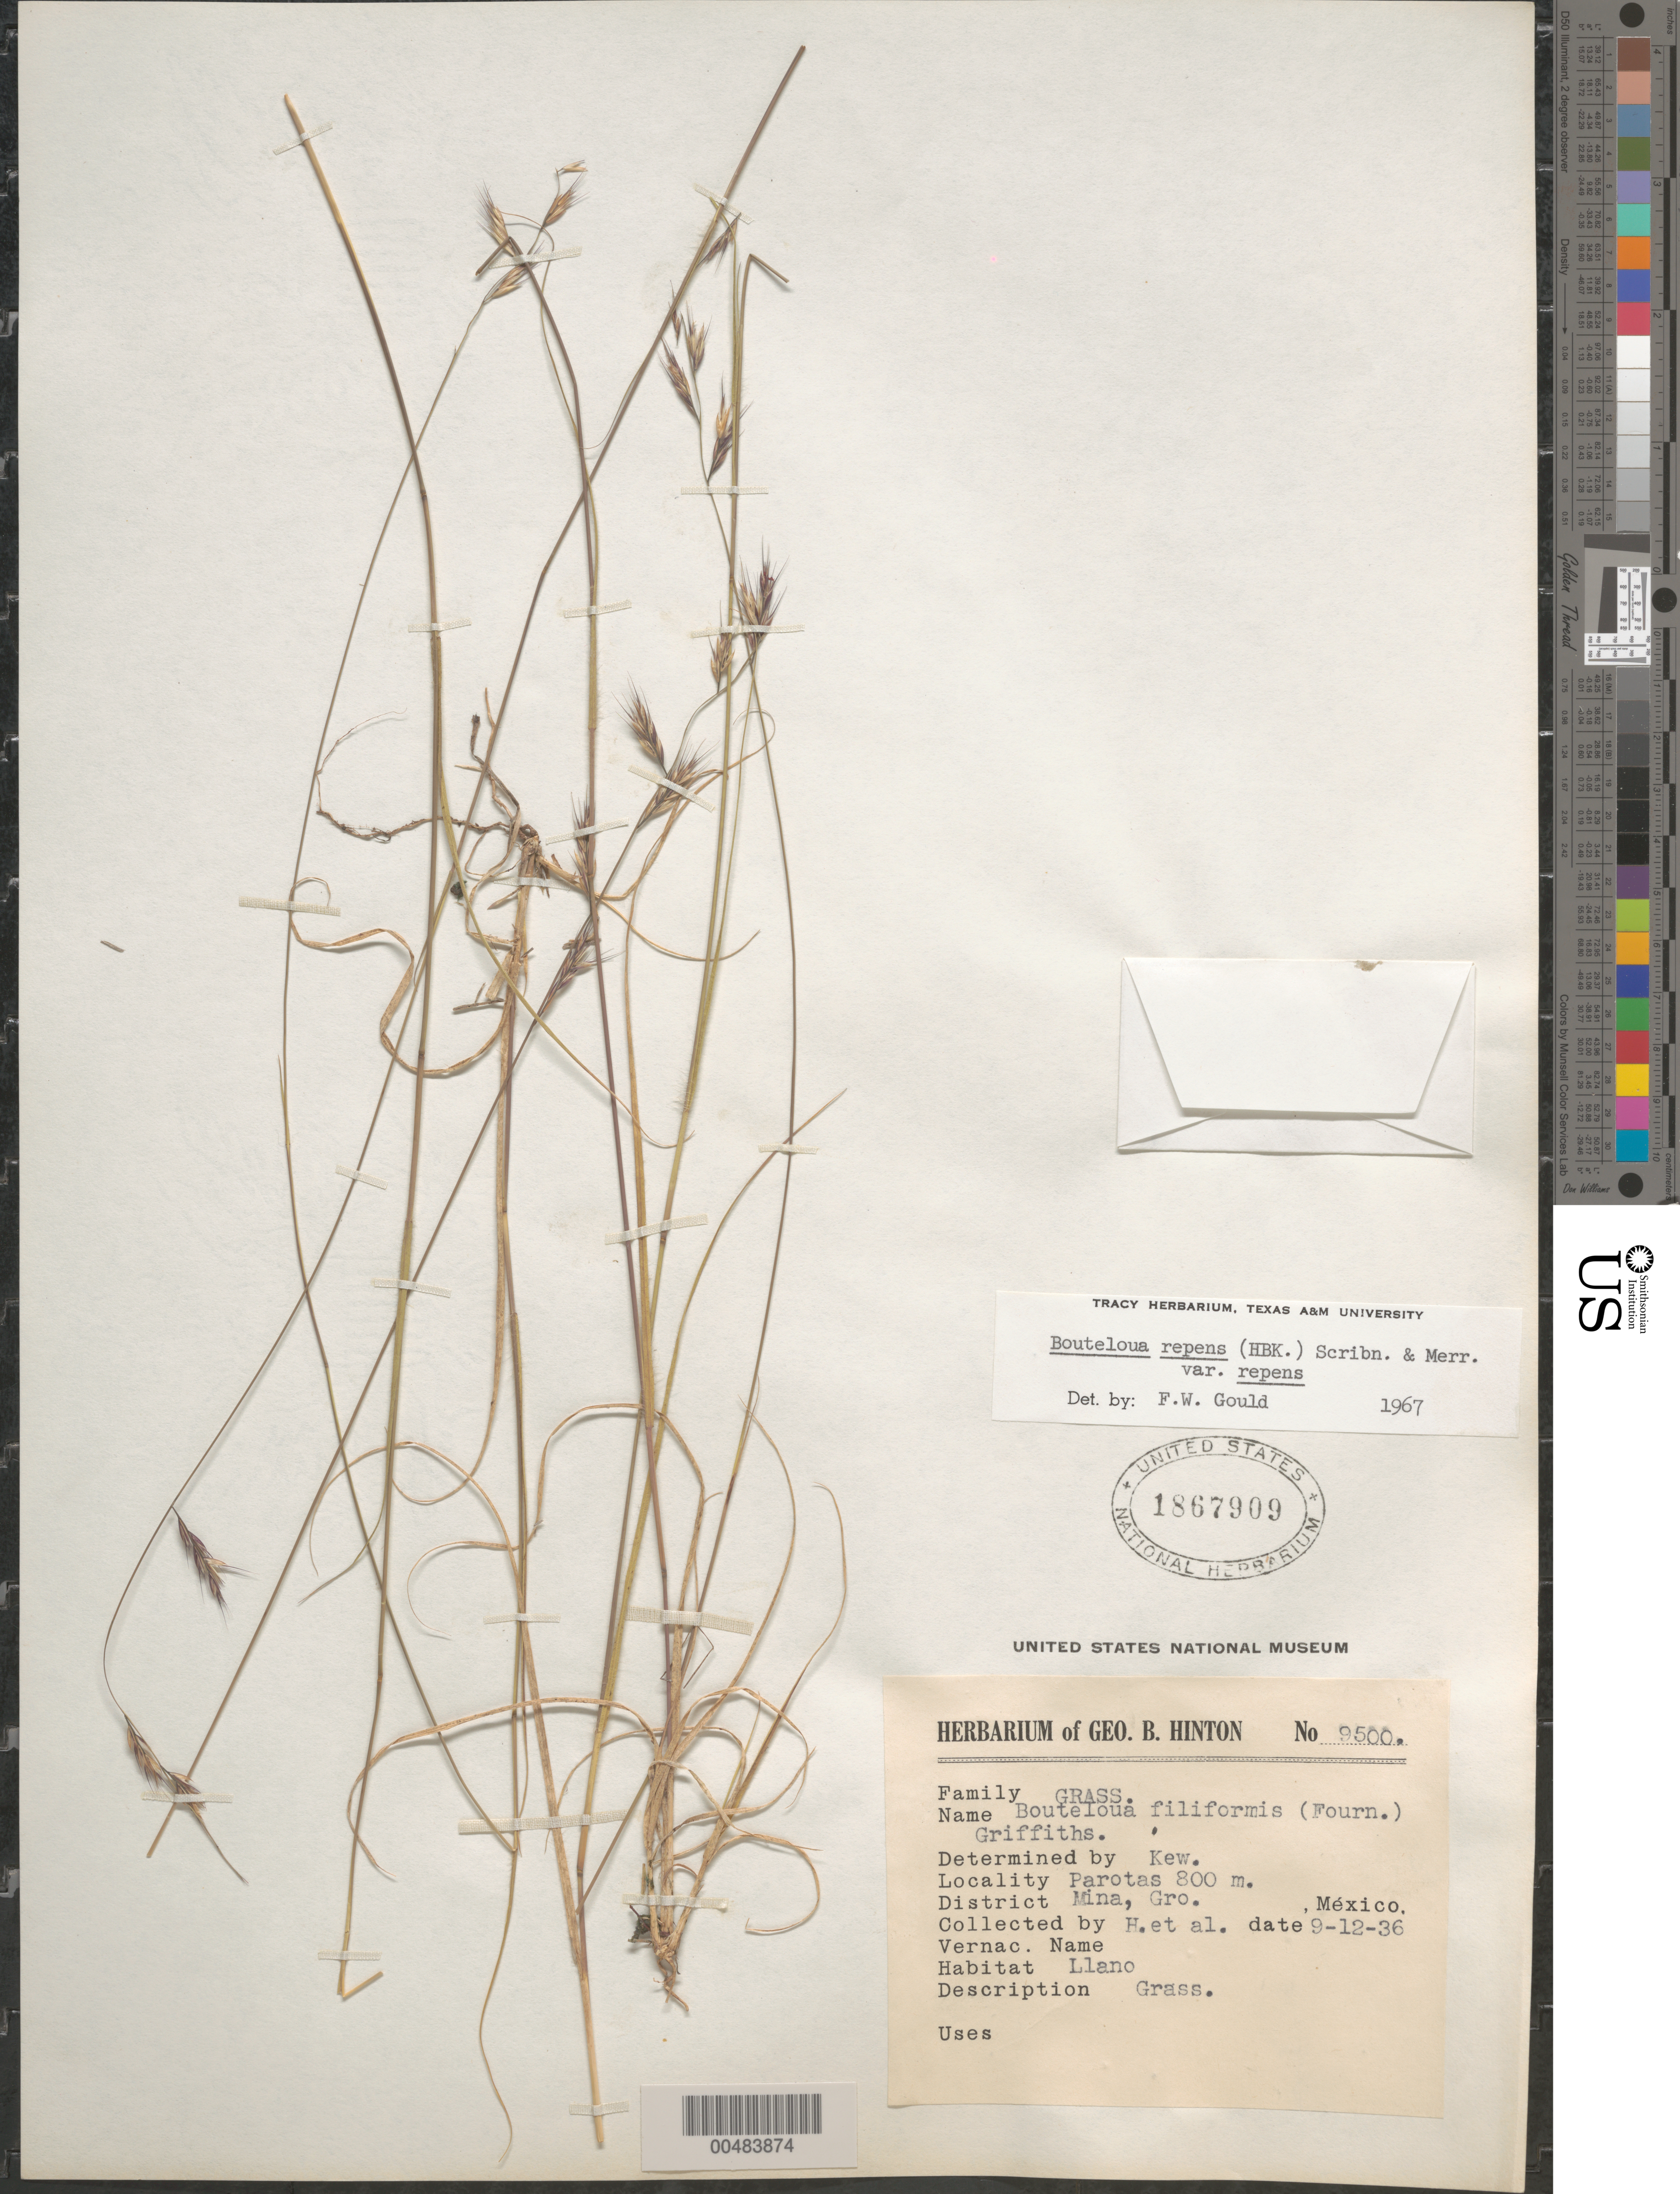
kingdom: Plantae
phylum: Tracheophyta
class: Liliopsida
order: Poales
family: Poaceae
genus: Bouteloua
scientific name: Bouteloua repens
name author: (Kunth) Scribn. & Merr.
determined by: Gould, F. W.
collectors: G. B. Hinton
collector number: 9500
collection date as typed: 12 Sep 1936 or 9 Dec 1936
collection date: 1936-09-12 or 1936-12-09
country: Mexico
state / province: Guerrero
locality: Mina Dist., Parotas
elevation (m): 800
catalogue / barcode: US 1867909